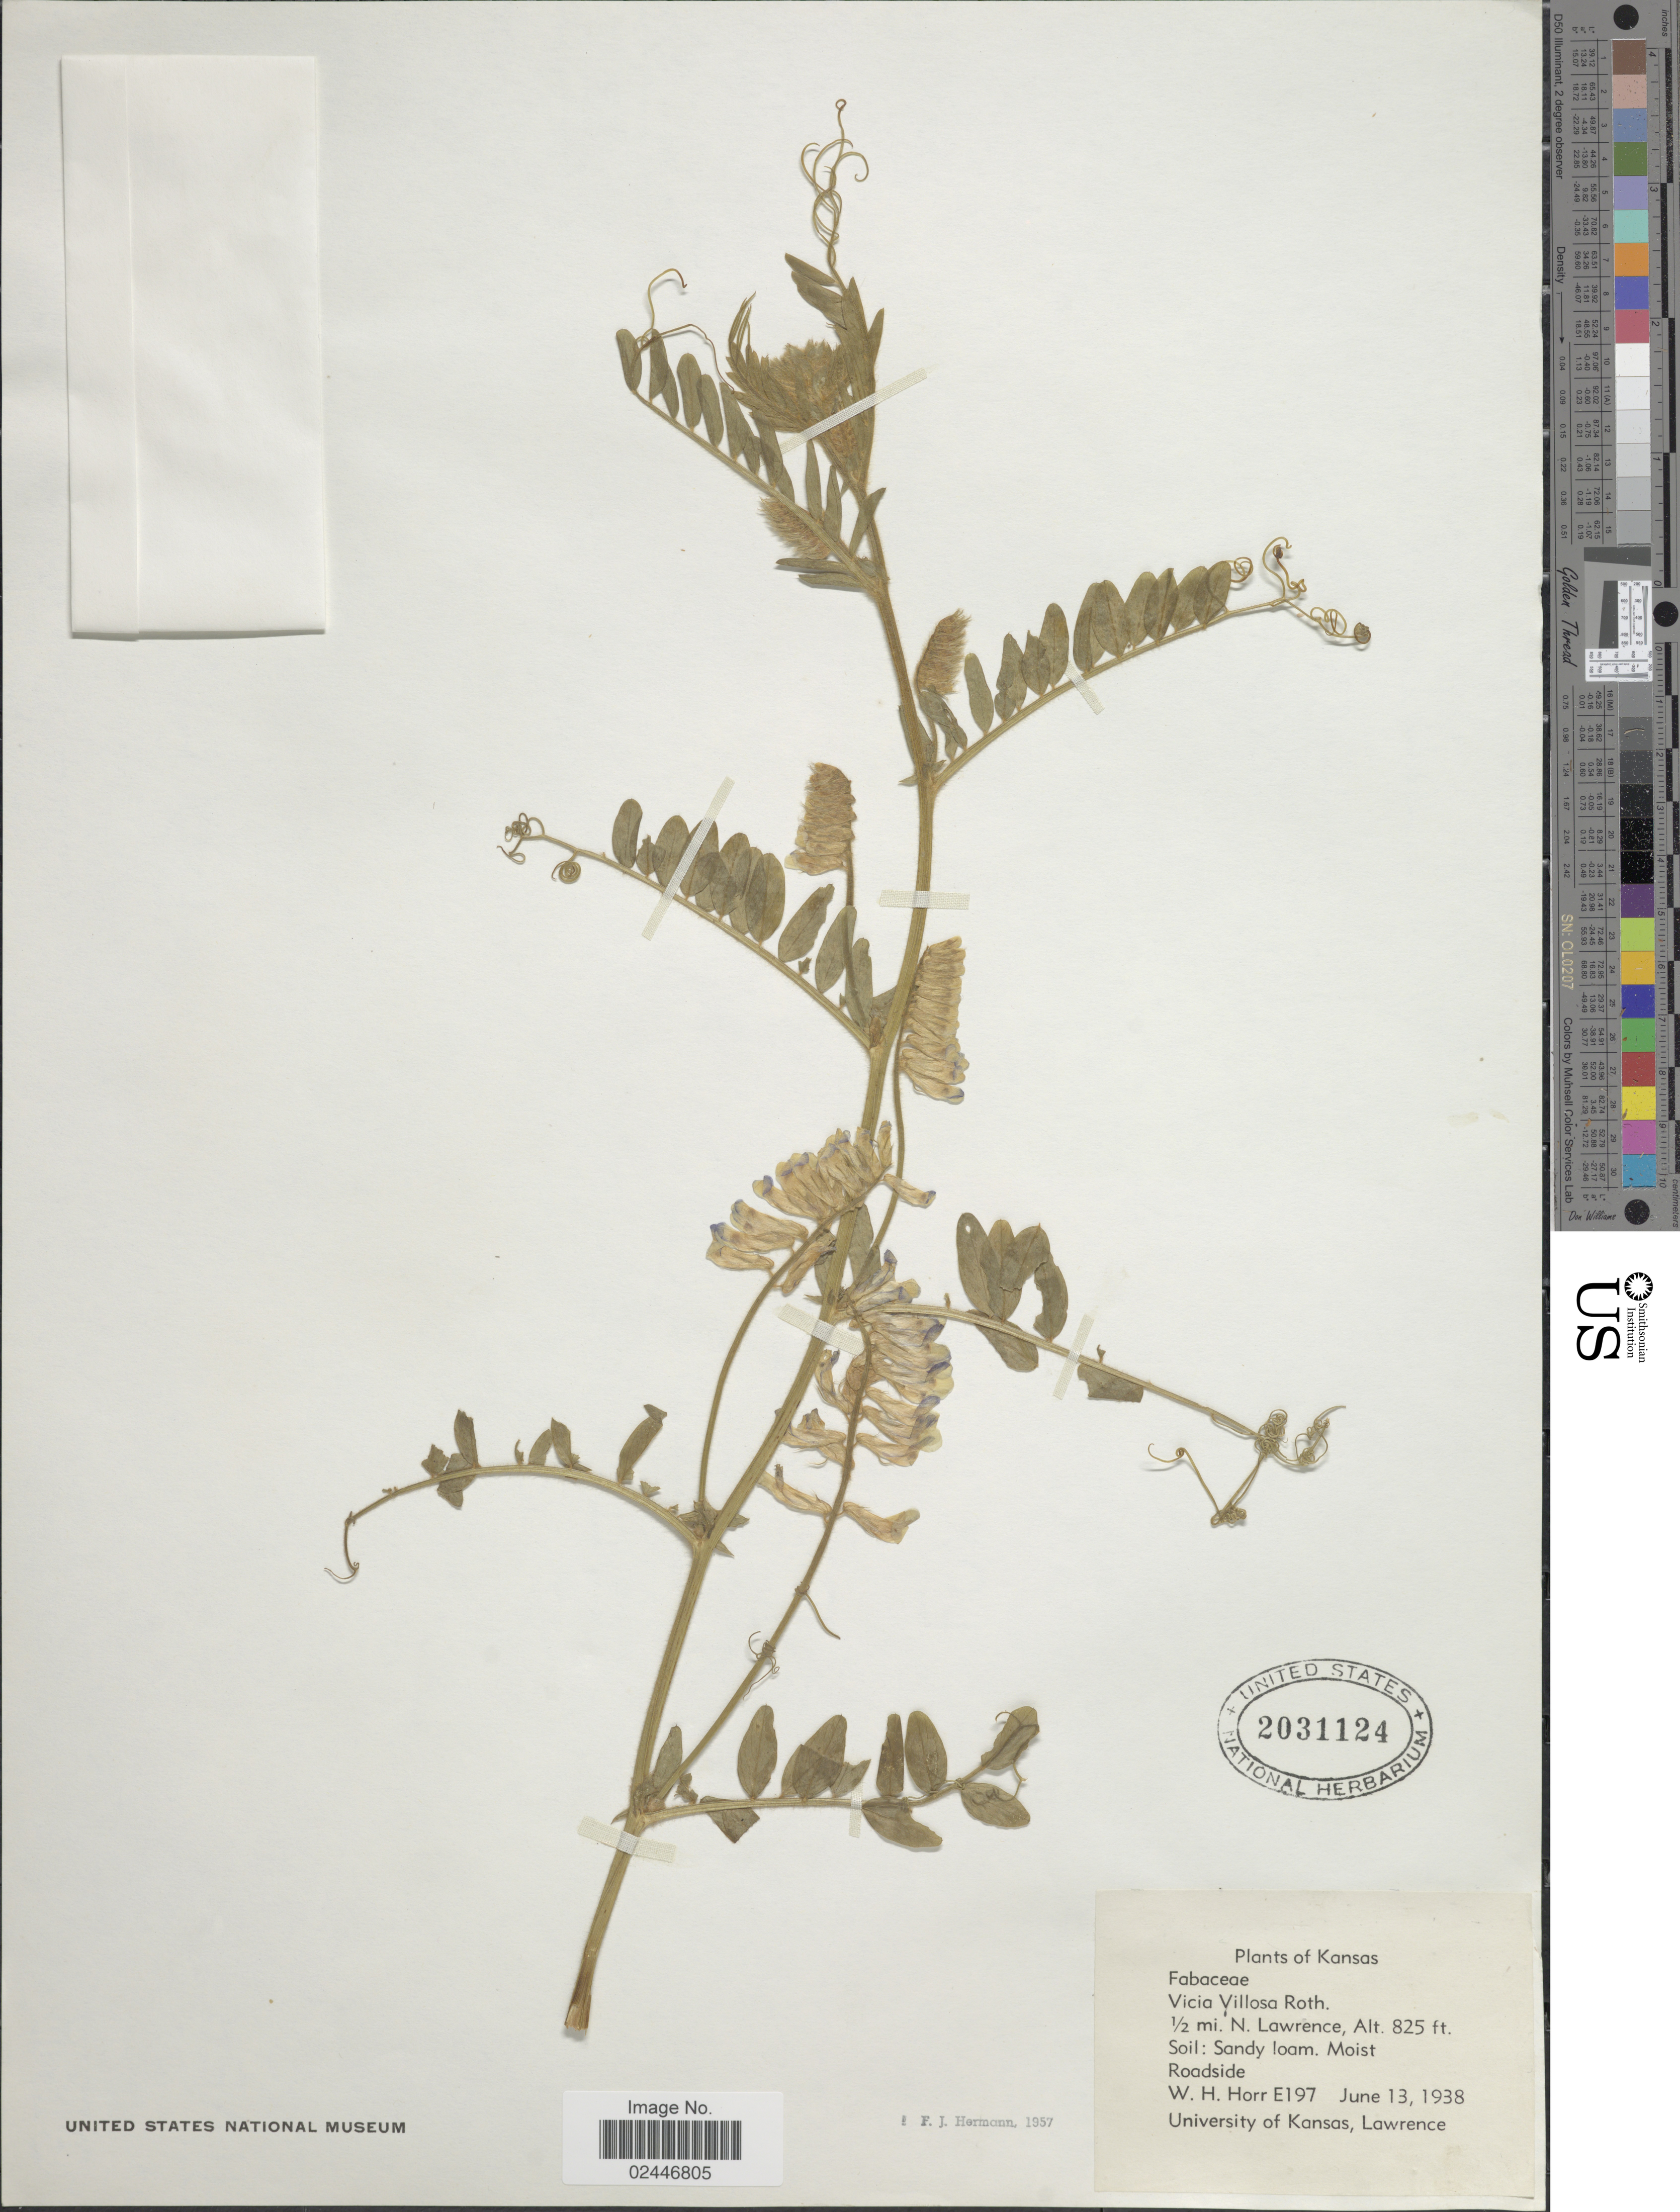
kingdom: Plantae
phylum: Tracheophyta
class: Magnoliopsida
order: Fabales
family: Fabaceae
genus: Vicia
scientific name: Vicia villosa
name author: Roth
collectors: W. H. Horr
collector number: E197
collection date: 1938-06-13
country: United States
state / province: Kansas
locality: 1/2 mi. N. Lawrence, roadside.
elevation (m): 251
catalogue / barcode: US 2031124